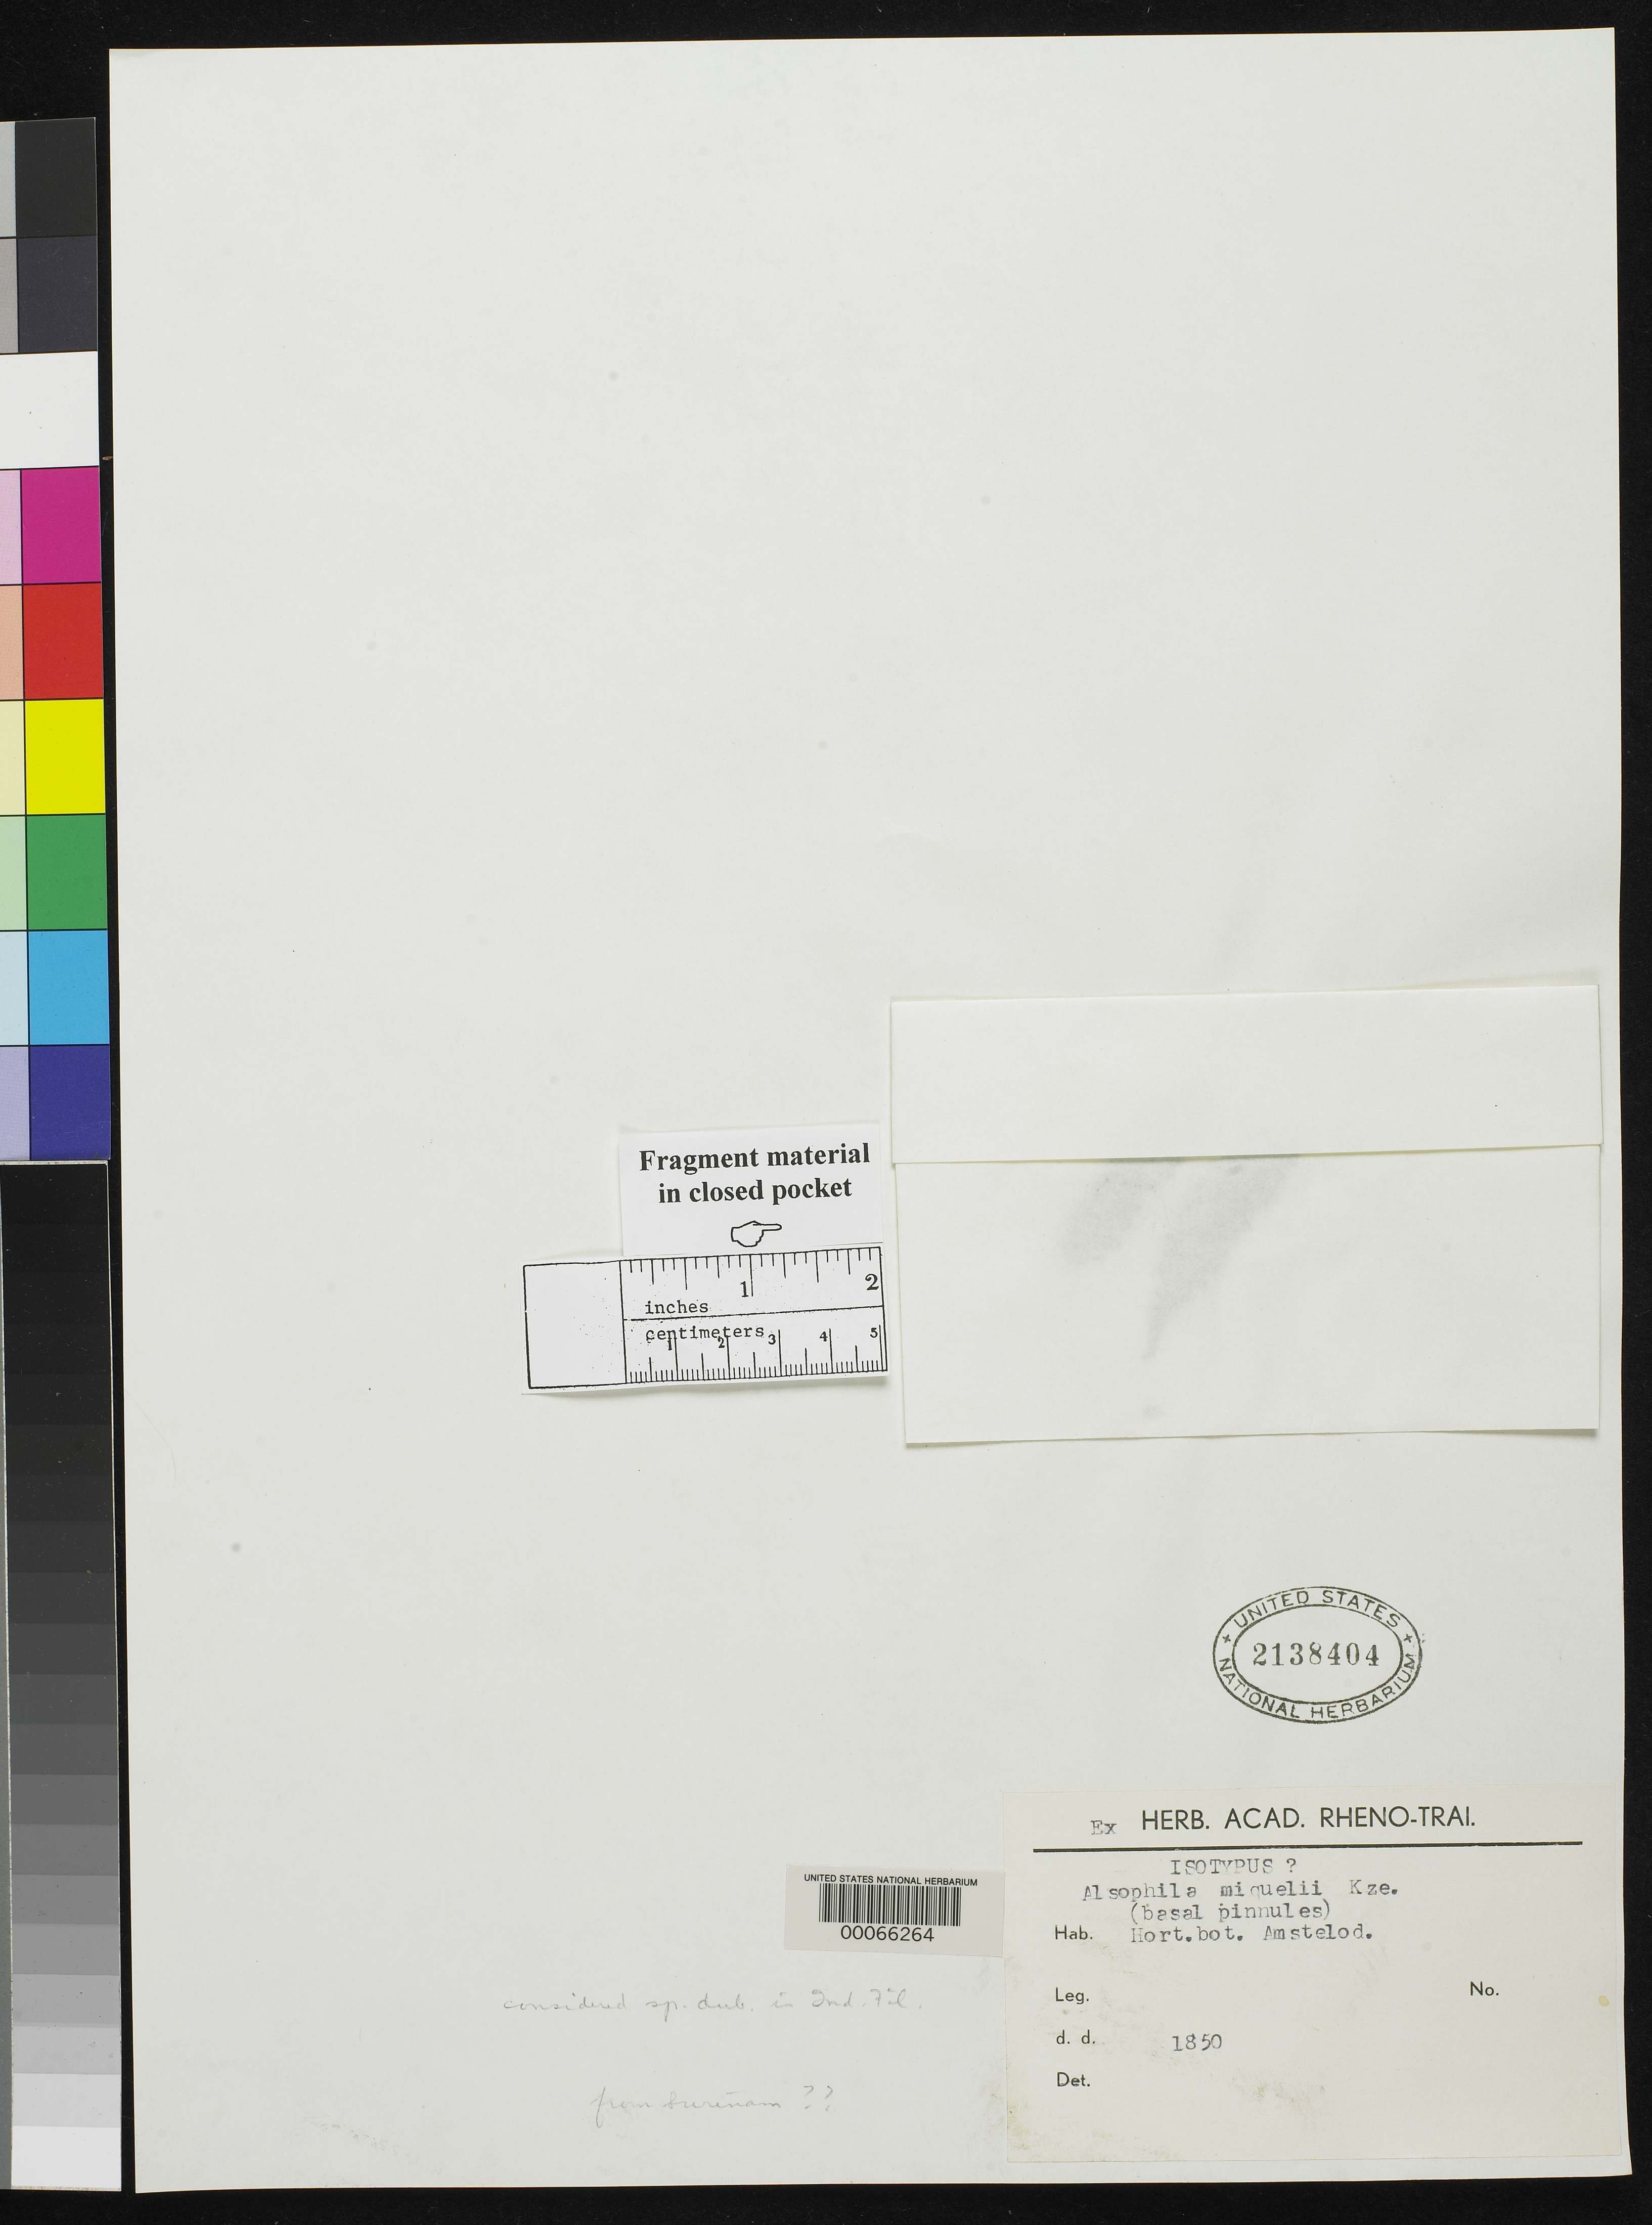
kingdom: Plantae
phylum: Tracheophyta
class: Polypodiopsida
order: Cyatheales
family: Cyatheaceae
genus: Alsophila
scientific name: Alsophila miquelii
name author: Kunze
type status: Type Fragment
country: Suriname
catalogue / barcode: US 2138404